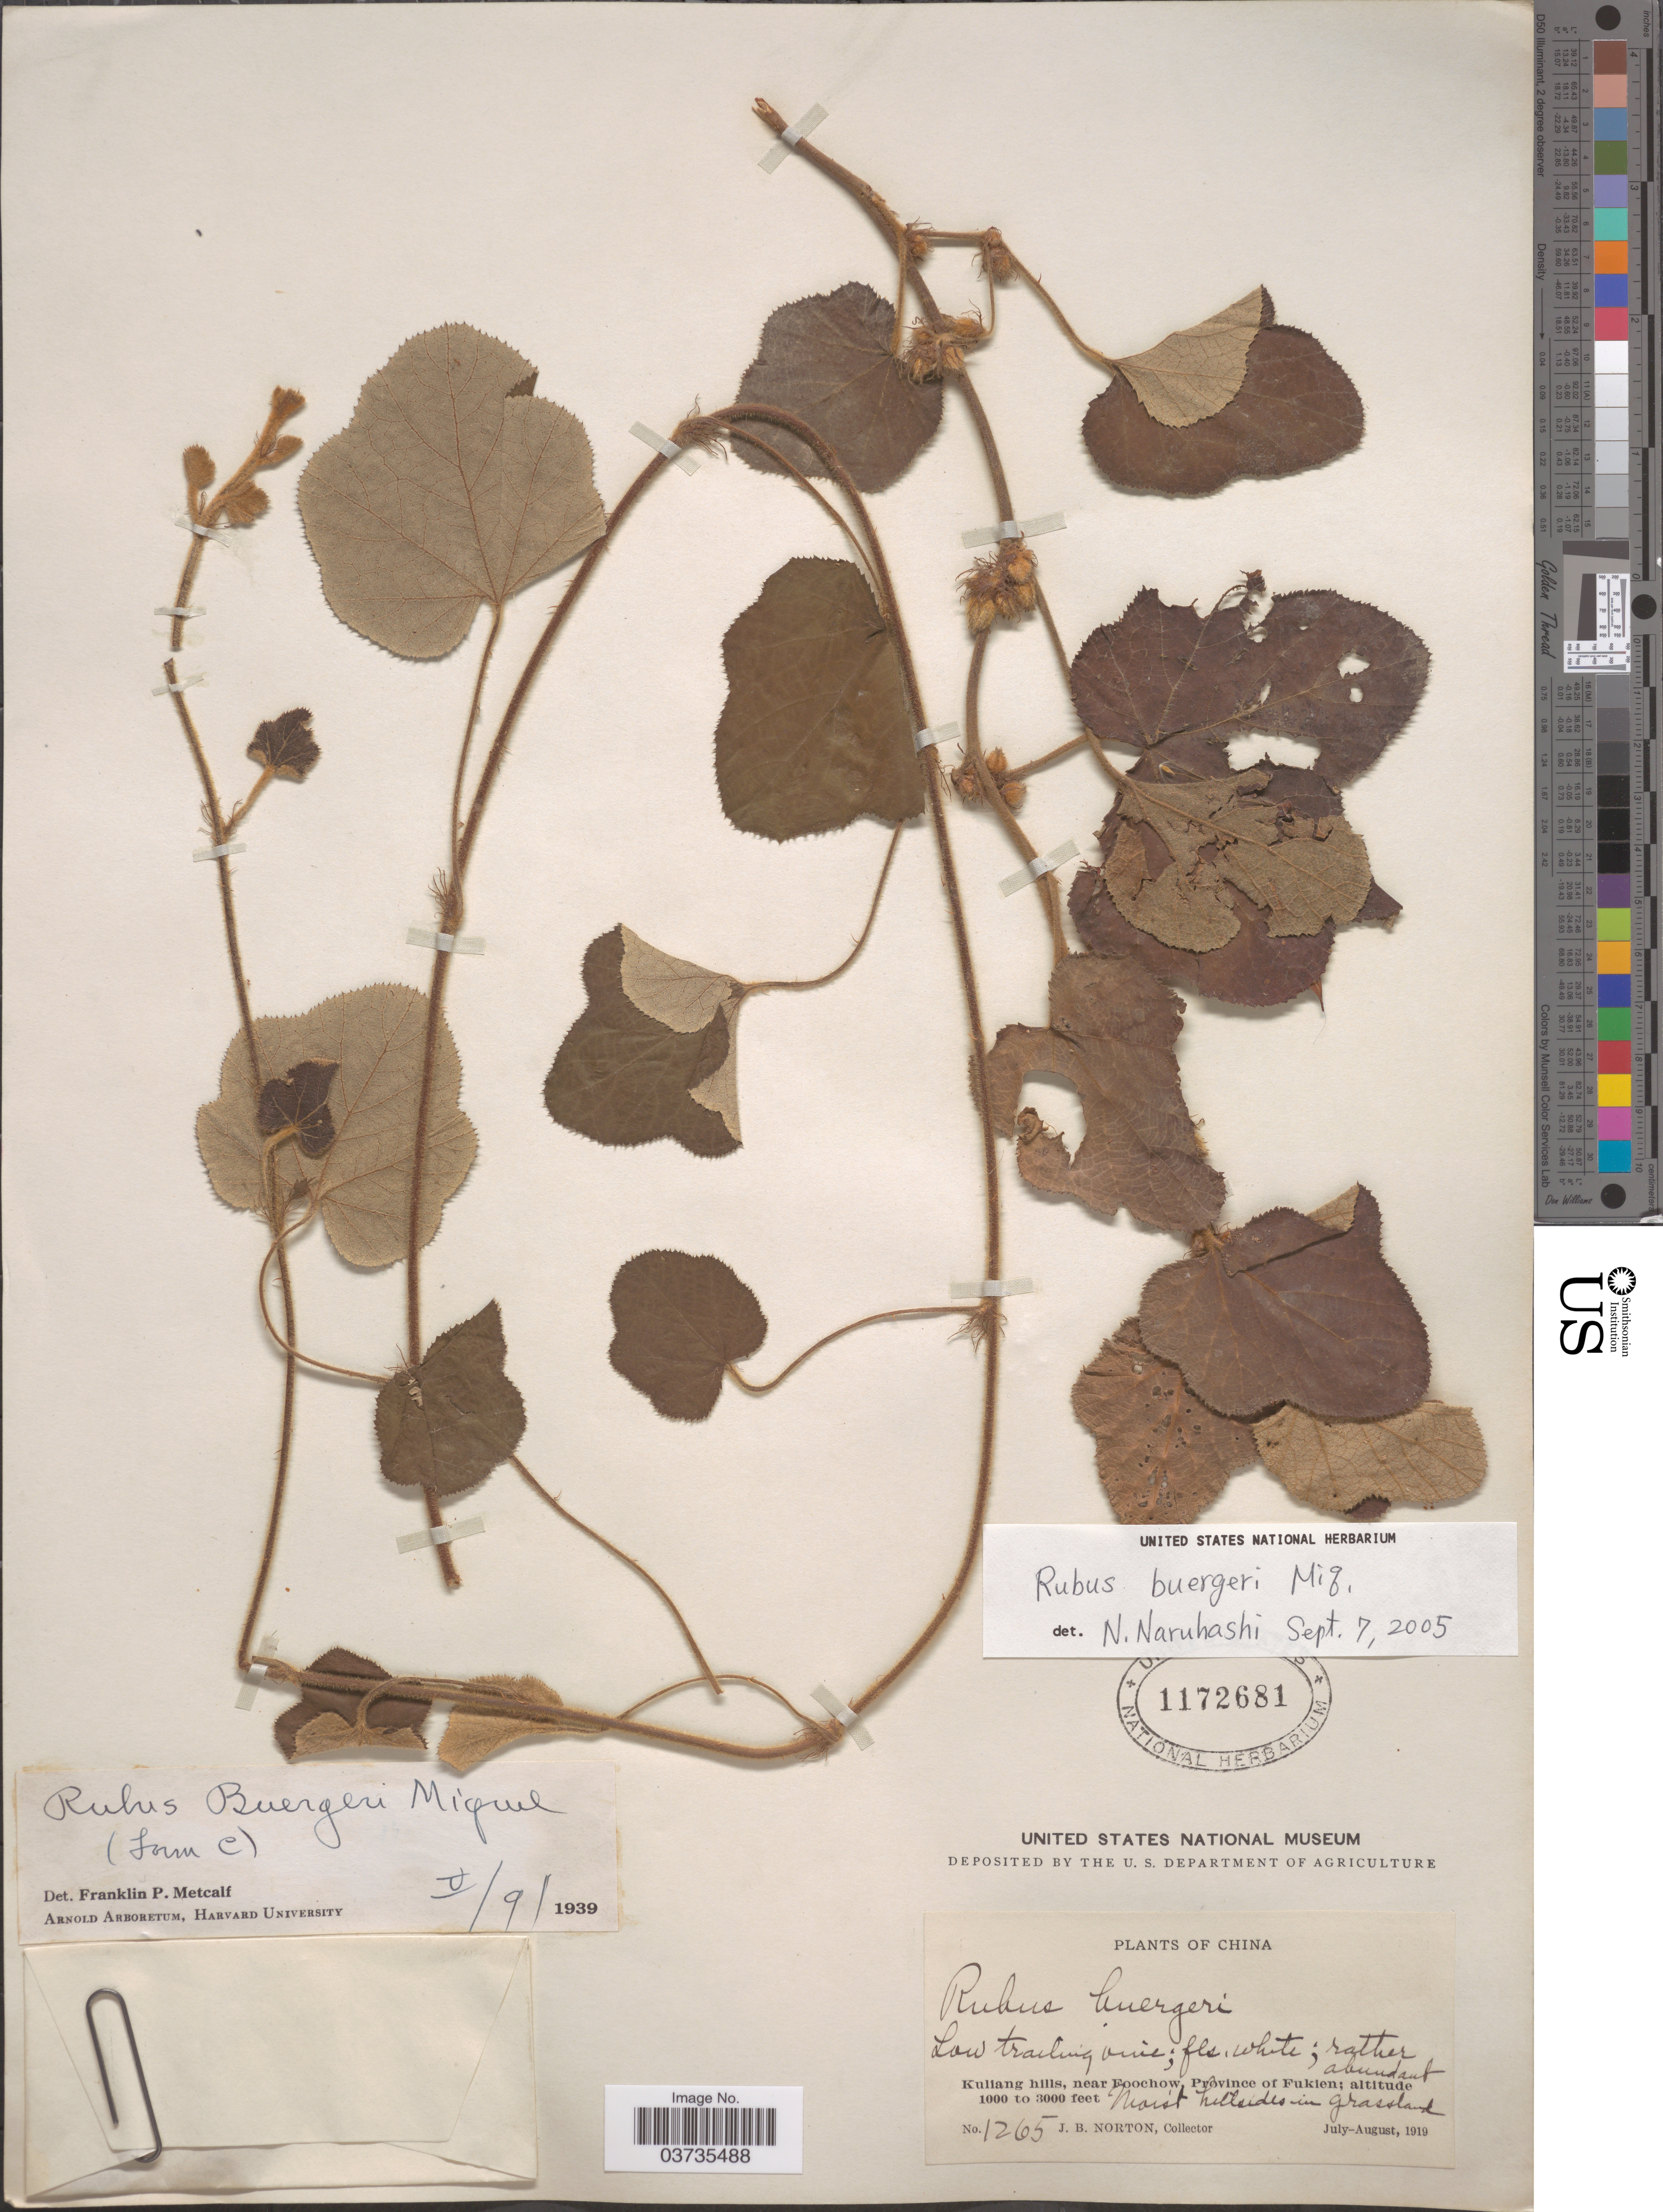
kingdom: Plantae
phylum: Tracheophyta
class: Magnoliopsida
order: Rosales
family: Rosaceae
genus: Rubus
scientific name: Rubus buergeri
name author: Miq.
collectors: J. B. Norton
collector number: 1265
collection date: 1919-07/1919-08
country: China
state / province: Fujian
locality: Kuliang hills, near Foochow, Province of Fukien.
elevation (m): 305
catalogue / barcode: US 1172681